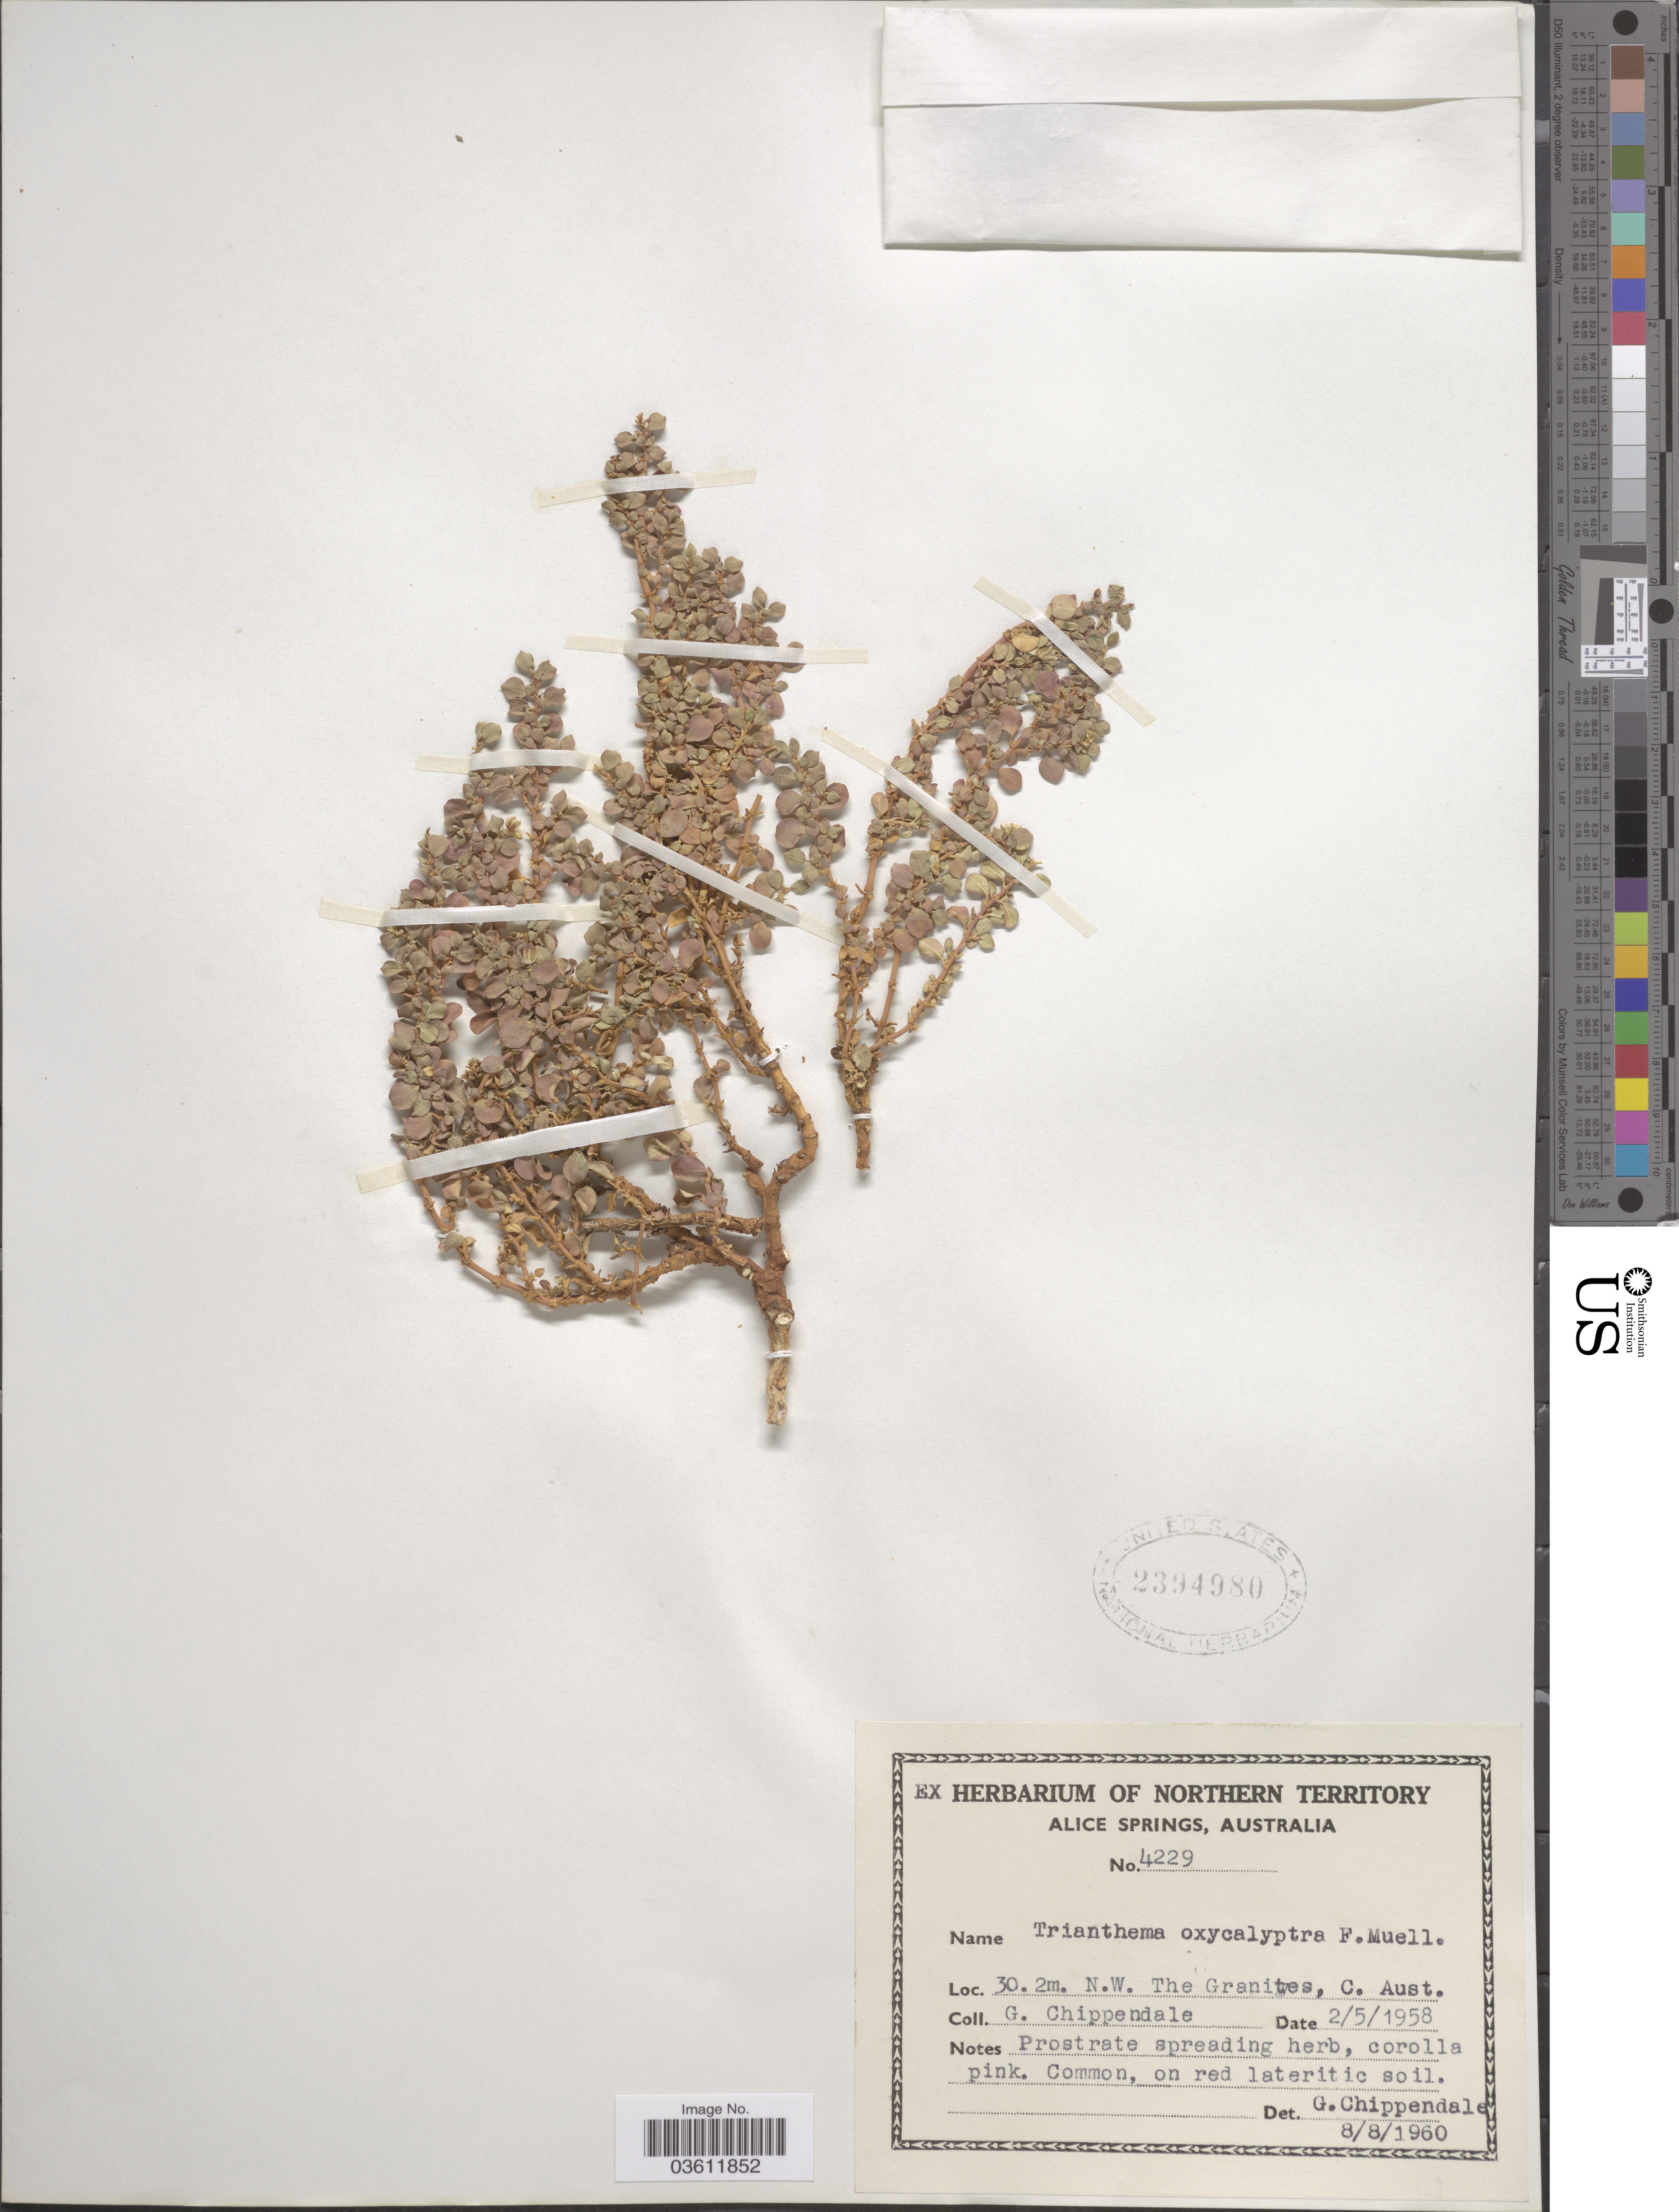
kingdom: Plantae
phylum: Tracheophyta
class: Magnoliopsida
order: Caryophyllales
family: Aizoaceae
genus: Trianthema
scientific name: Trianthema oxycalyptrum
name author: F. Muell.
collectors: G. Chippendale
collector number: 4229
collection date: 1958-05-02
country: Australia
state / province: Northern Territory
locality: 30.2m. N.W. The Granites, C. Aust.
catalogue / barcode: US 2394980